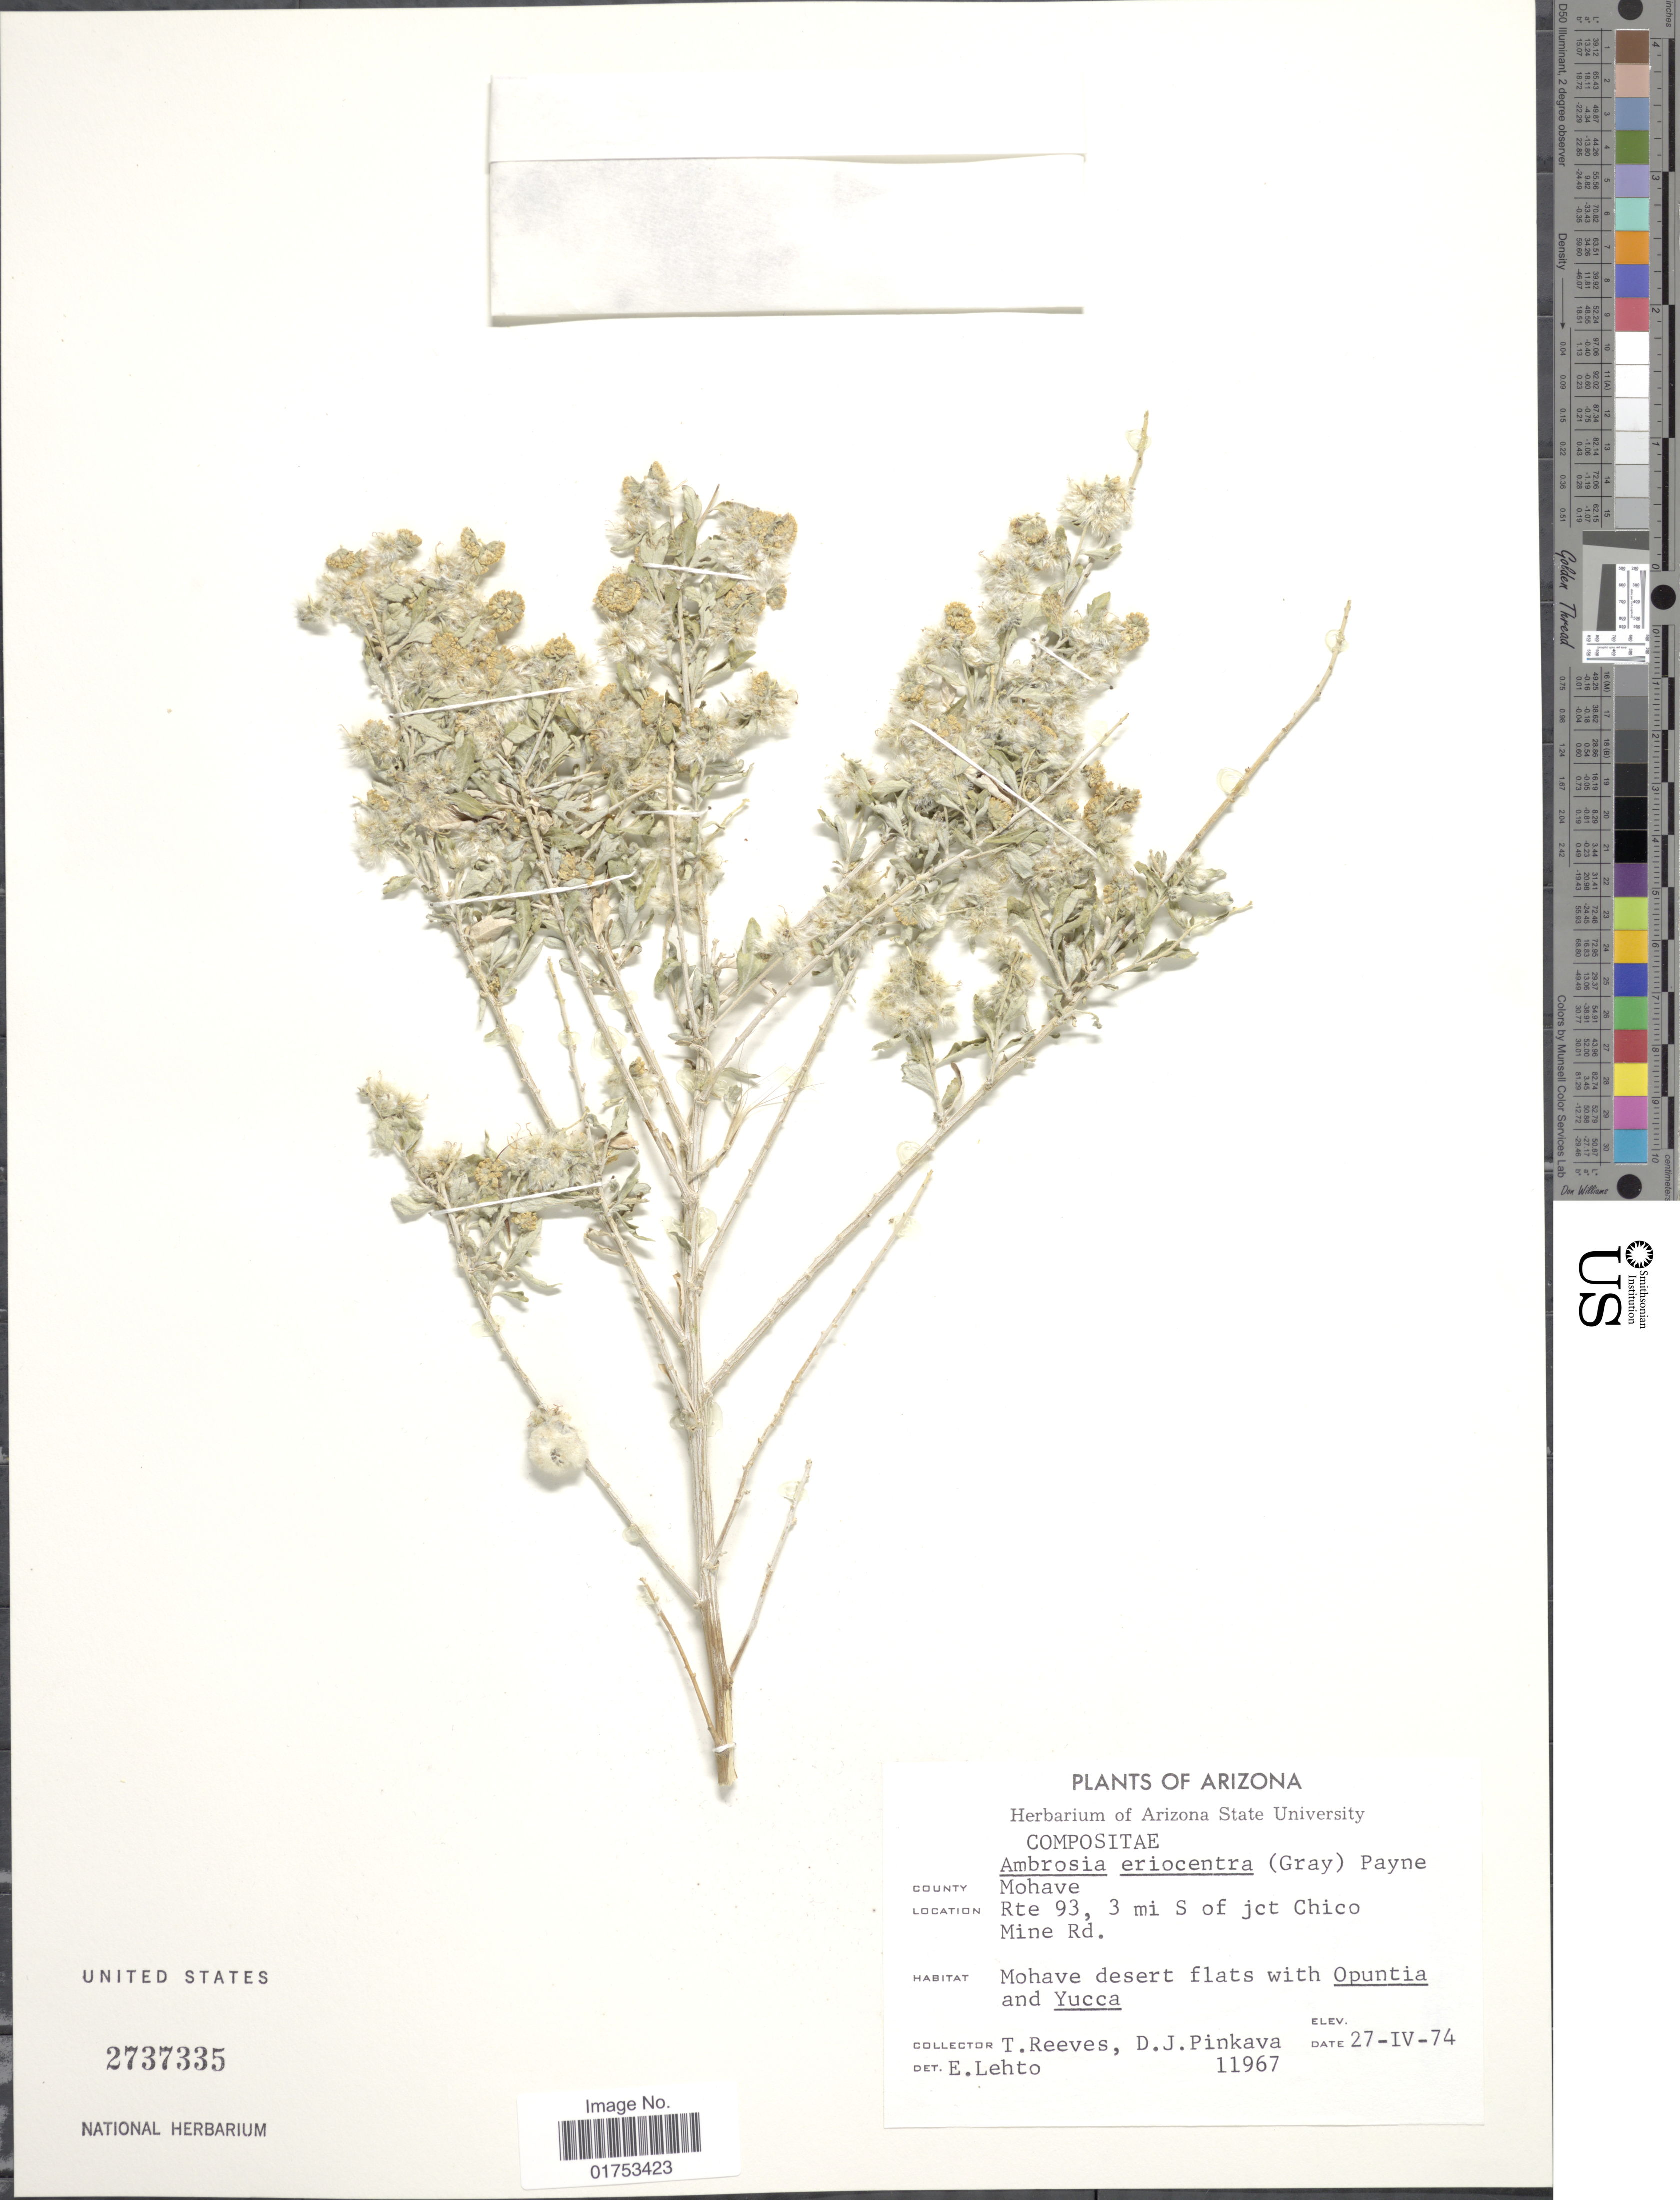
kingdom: Plantae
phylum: Tracheophyta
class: Magnoliopsida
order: Asterales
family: Asteraceae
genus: Ambrosia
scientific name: Ambrosia eriocentra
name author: (A. Gray) W.W.Payne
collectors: T. Reeves & D. J. Pinkava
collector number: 11967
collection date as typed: Transcribed d/m/y: 27/4/74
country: United States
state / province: Arizona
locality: County Mohave, Rte 93, 3 mi S of jct Chico Mine Rd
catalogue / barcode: US 2737335